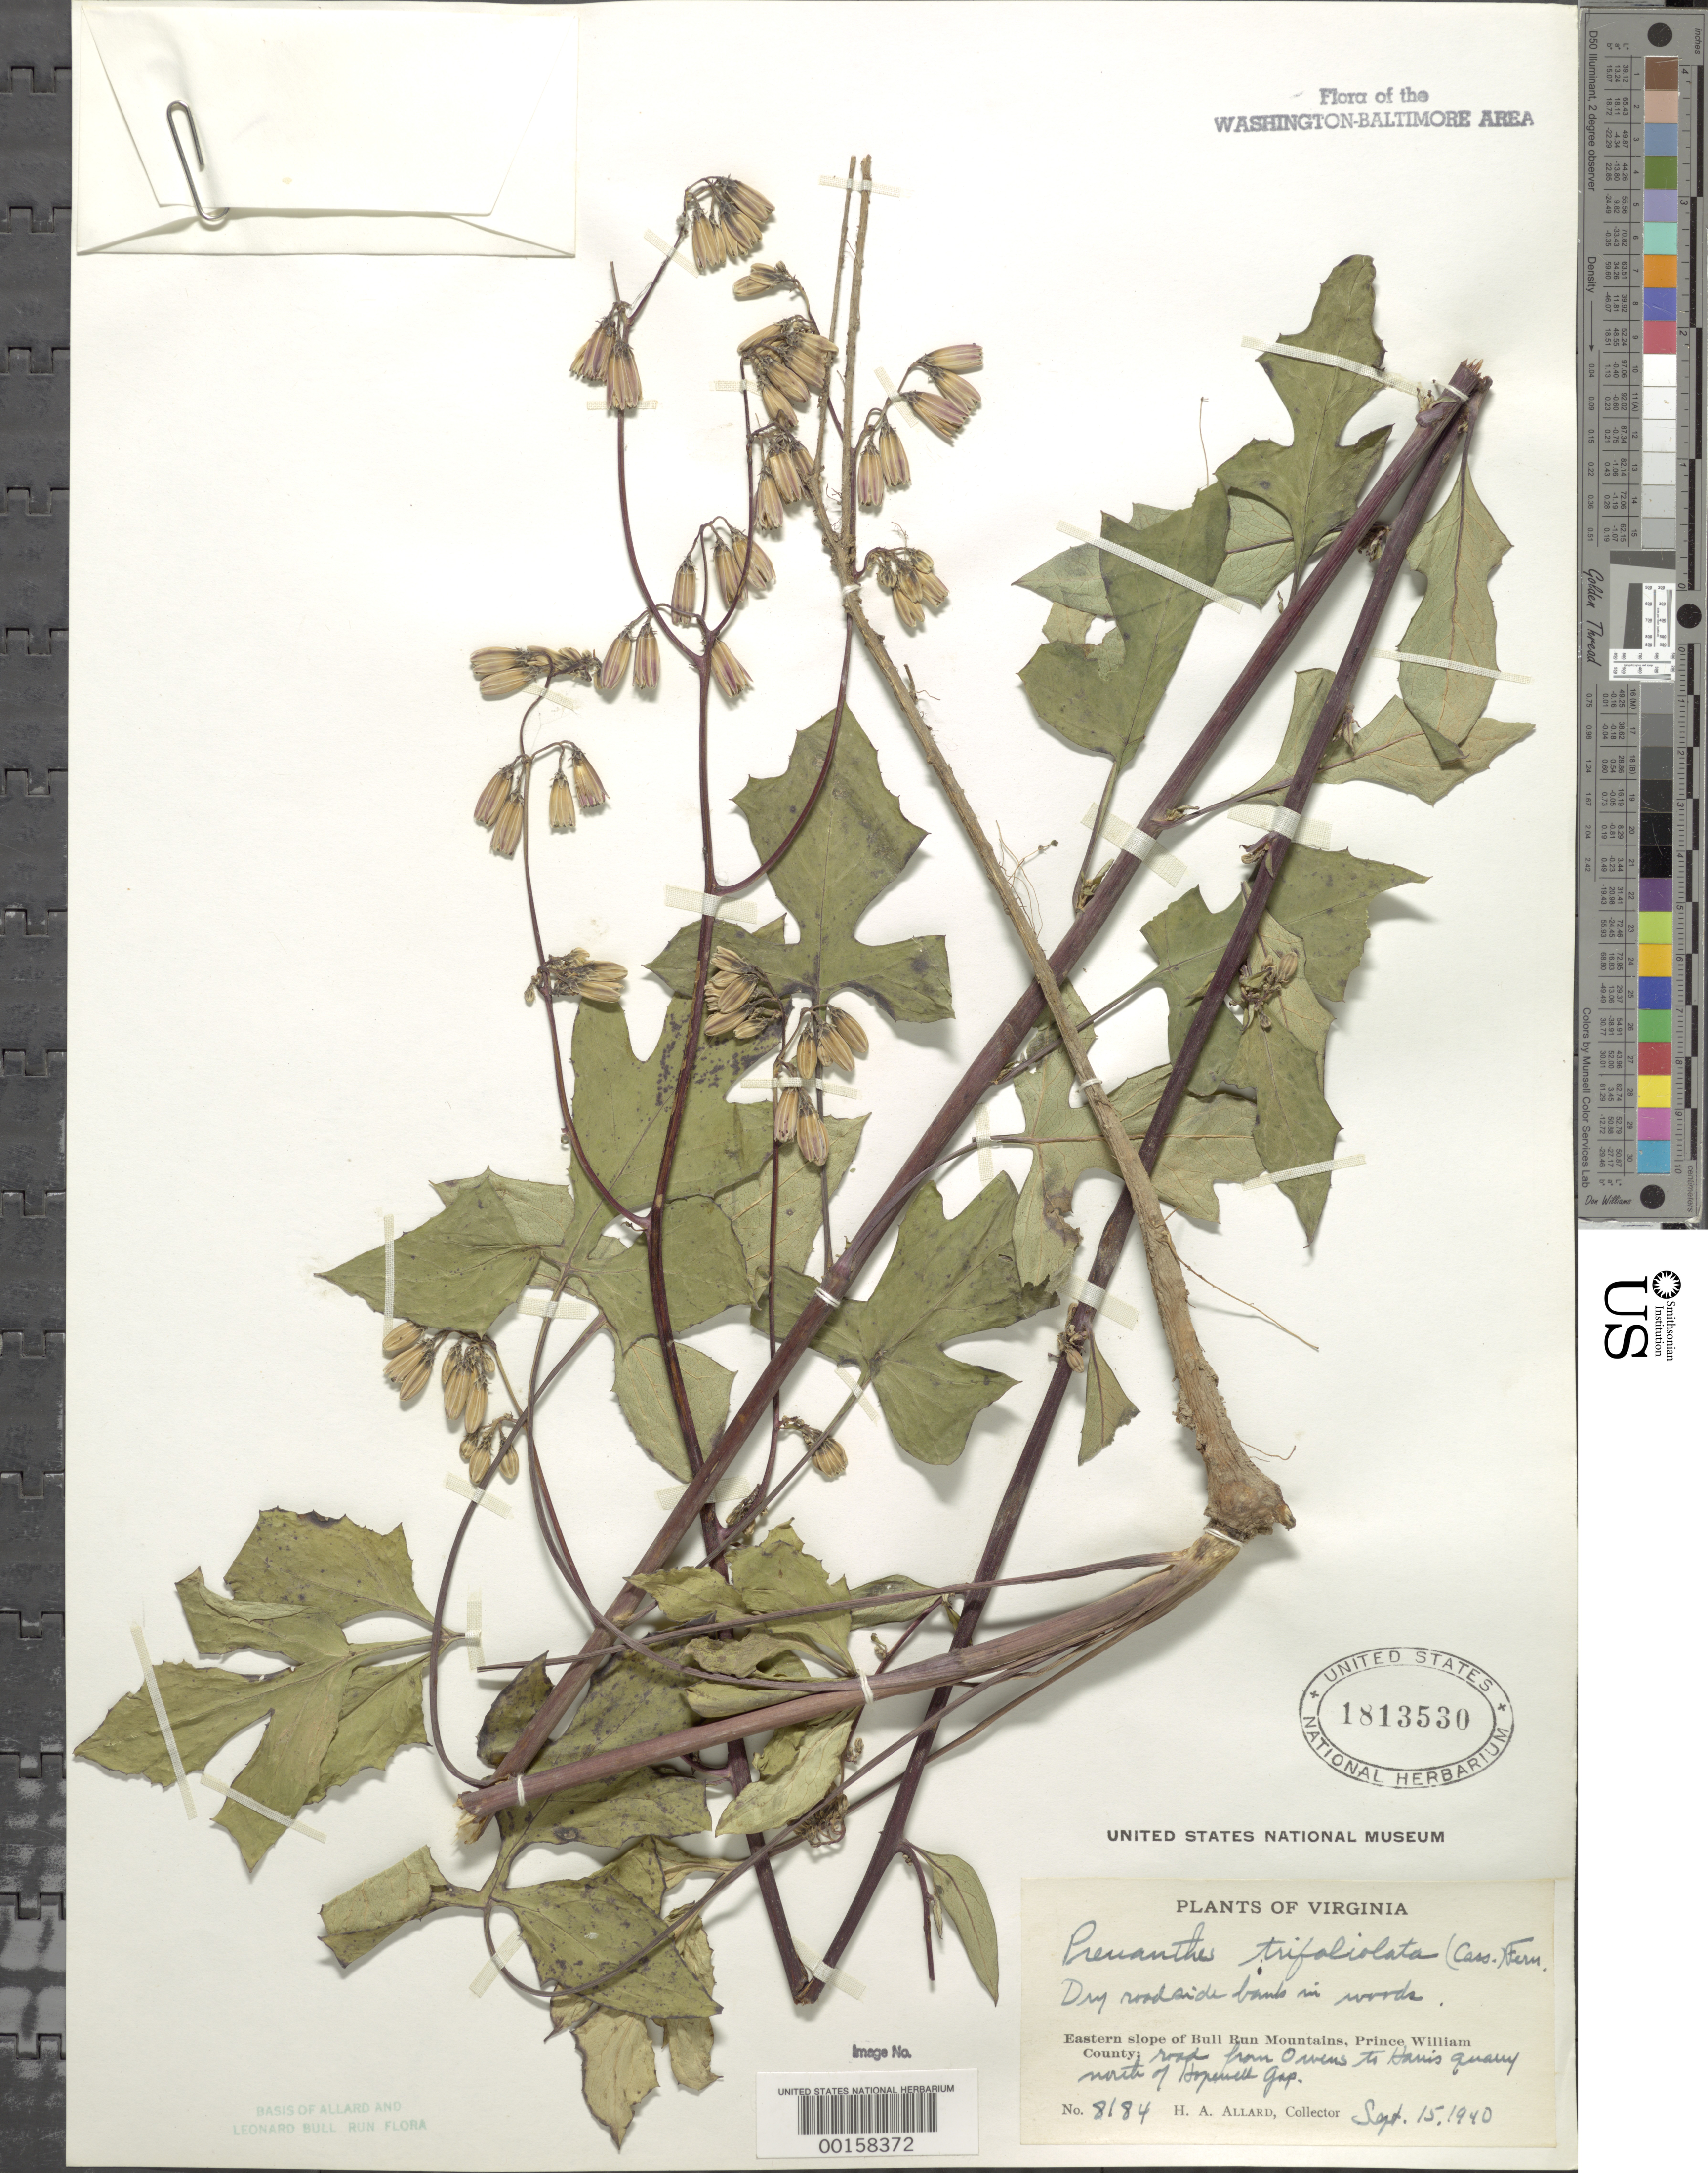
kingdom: Plantae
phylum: Tracheophyta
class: Magnoliopsida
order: Asterales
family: Asteraceae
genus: Nabalus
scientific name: Nabalus trifoliolatus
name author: Cass.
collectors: H. A. Allard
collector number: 81847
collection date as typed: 15 Sep 1940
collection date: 1940-09-15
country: United States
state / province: Virginia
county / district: Prince William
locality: North of Hopewell Gap on road from Owens to Harris Quarry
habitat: Dry roadside bank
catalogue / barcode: US 1813530